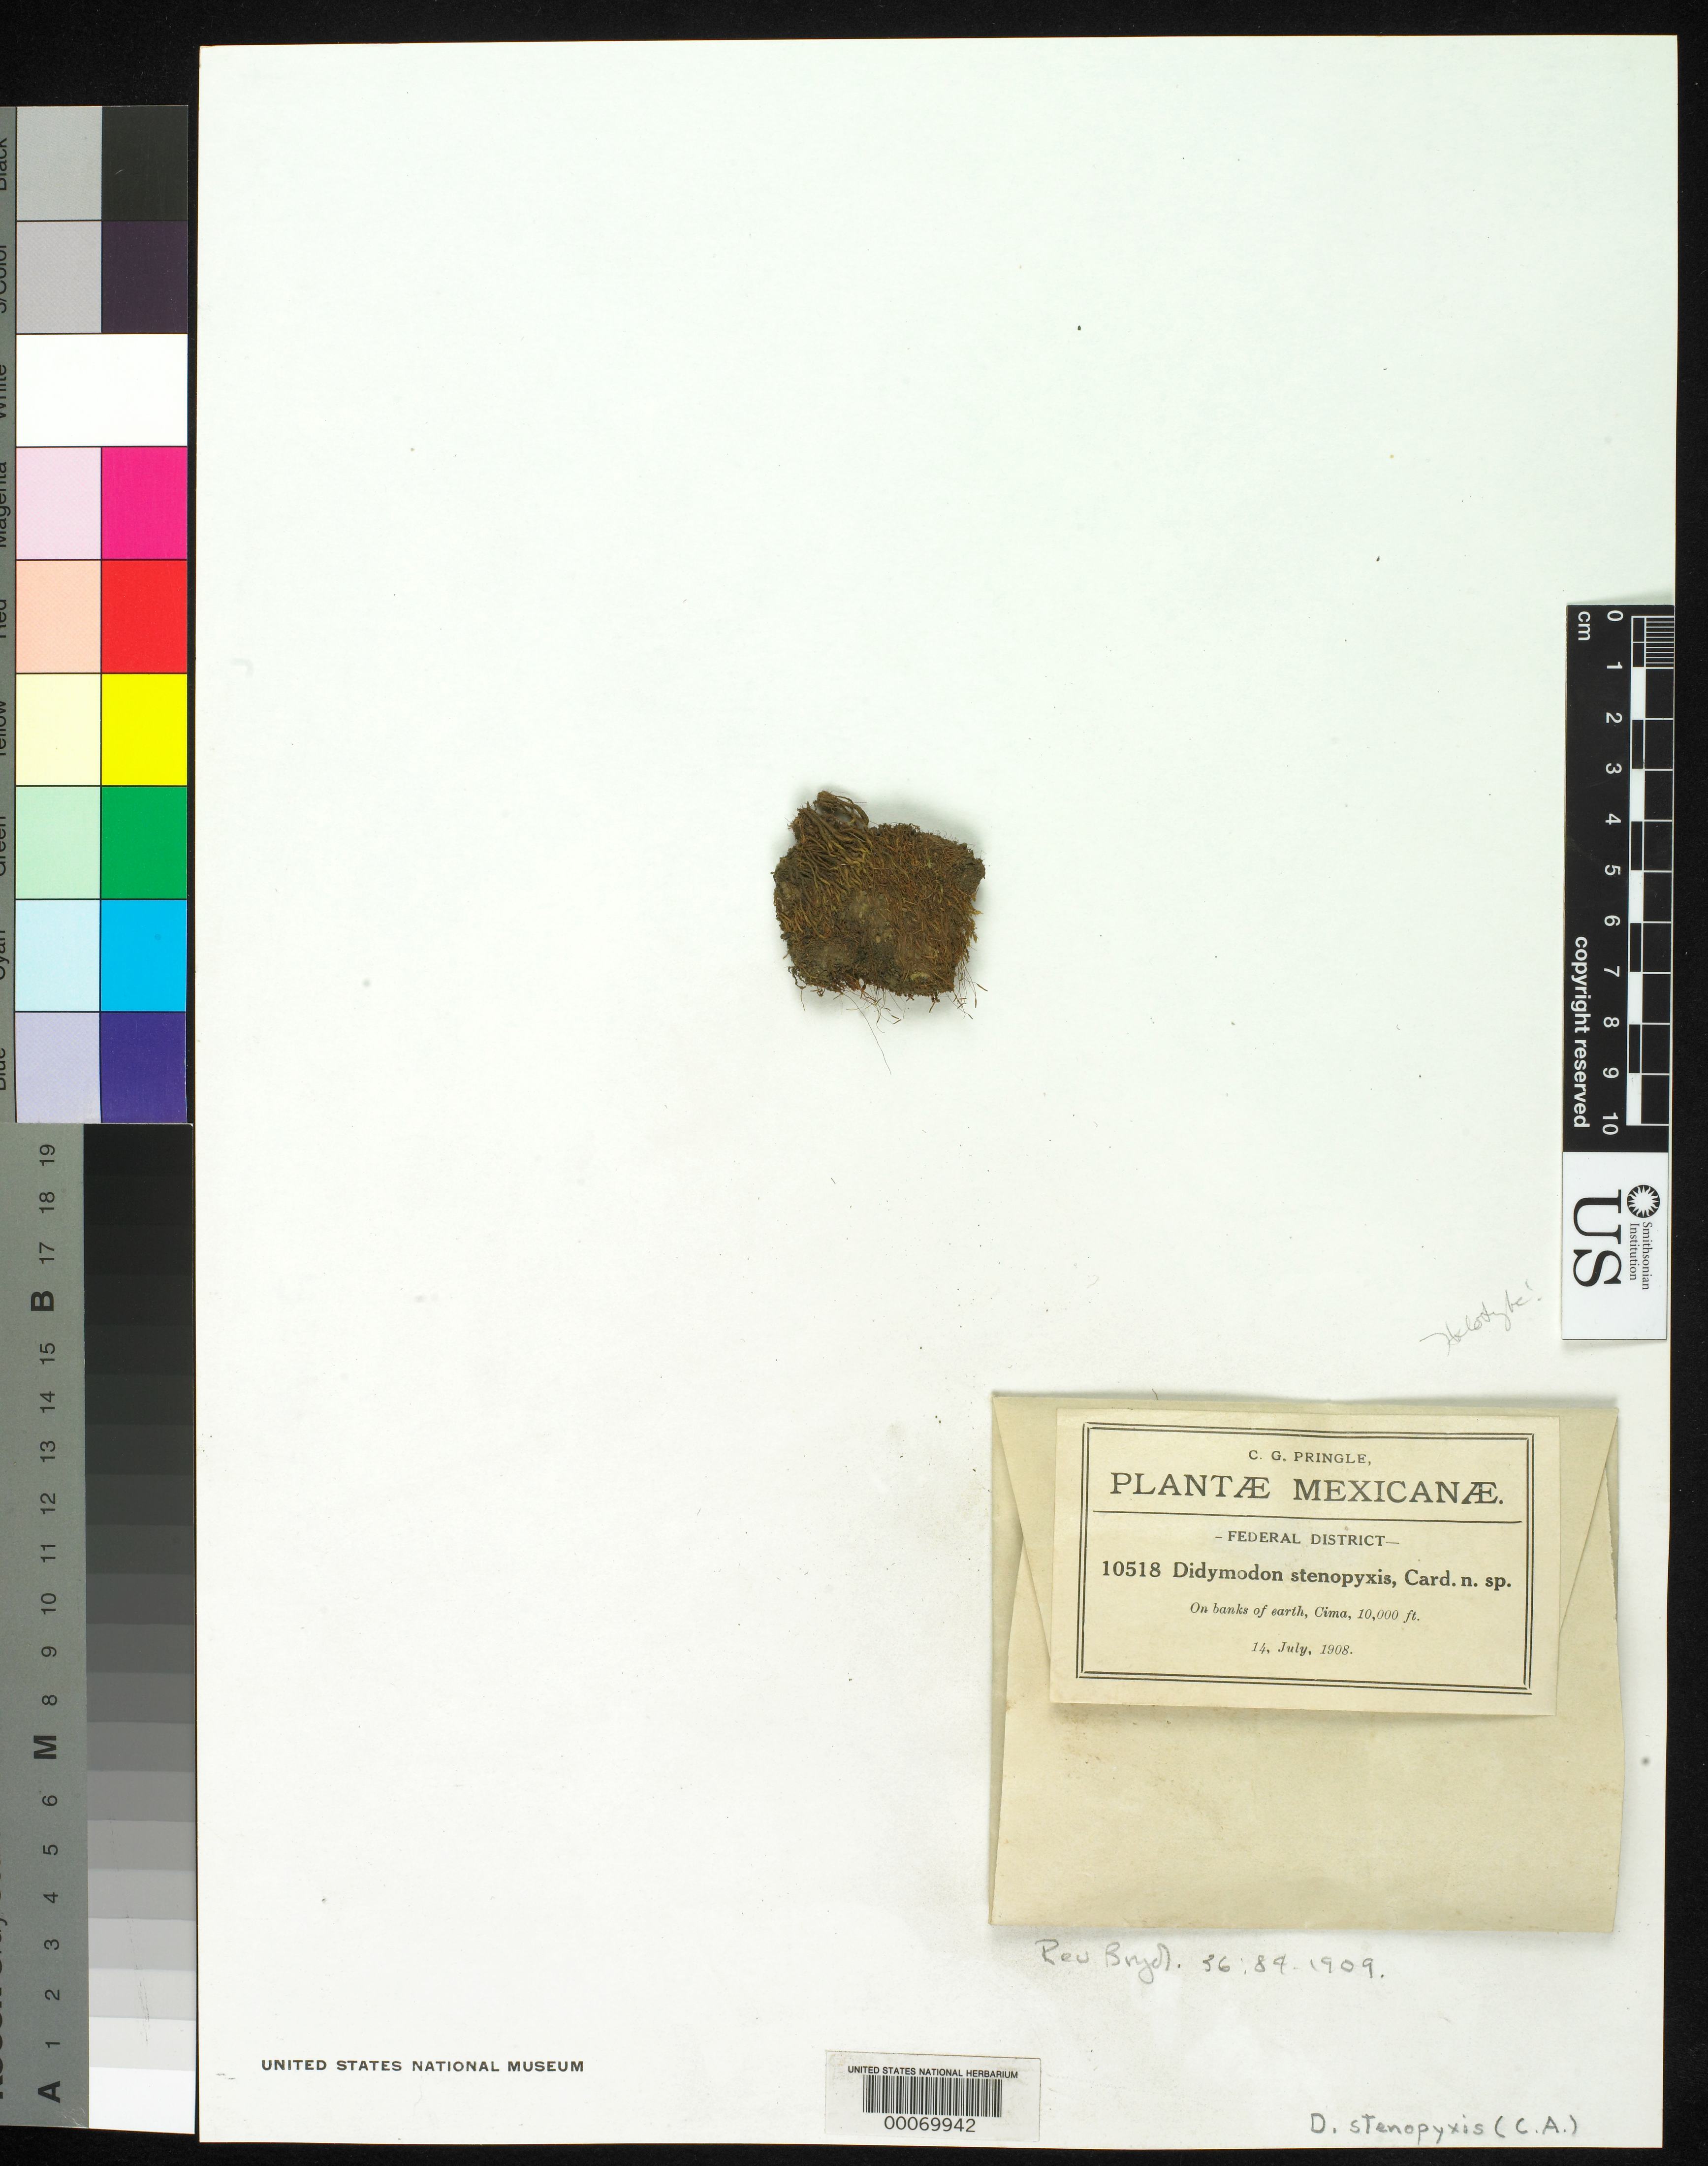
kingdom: Plantae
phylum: Bryophyta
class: Bryopsida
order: Pottiales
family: Pottiaceae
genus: Didymodon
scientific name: Didymodon stenopyxis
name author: Cardot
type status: Type Collection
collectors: C. G. Pringle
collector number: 10518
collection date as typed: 14 Jul 1908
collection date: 1908-07-14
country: Mexico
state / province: Distrito Federal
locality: Cima.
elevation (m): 3048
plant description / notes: Annotated (unsigned, undated) "Holotype!" and previously recorded as such but protologue does not indicate where types deposited (note also that there is another separately mounted packet of this collection at US).